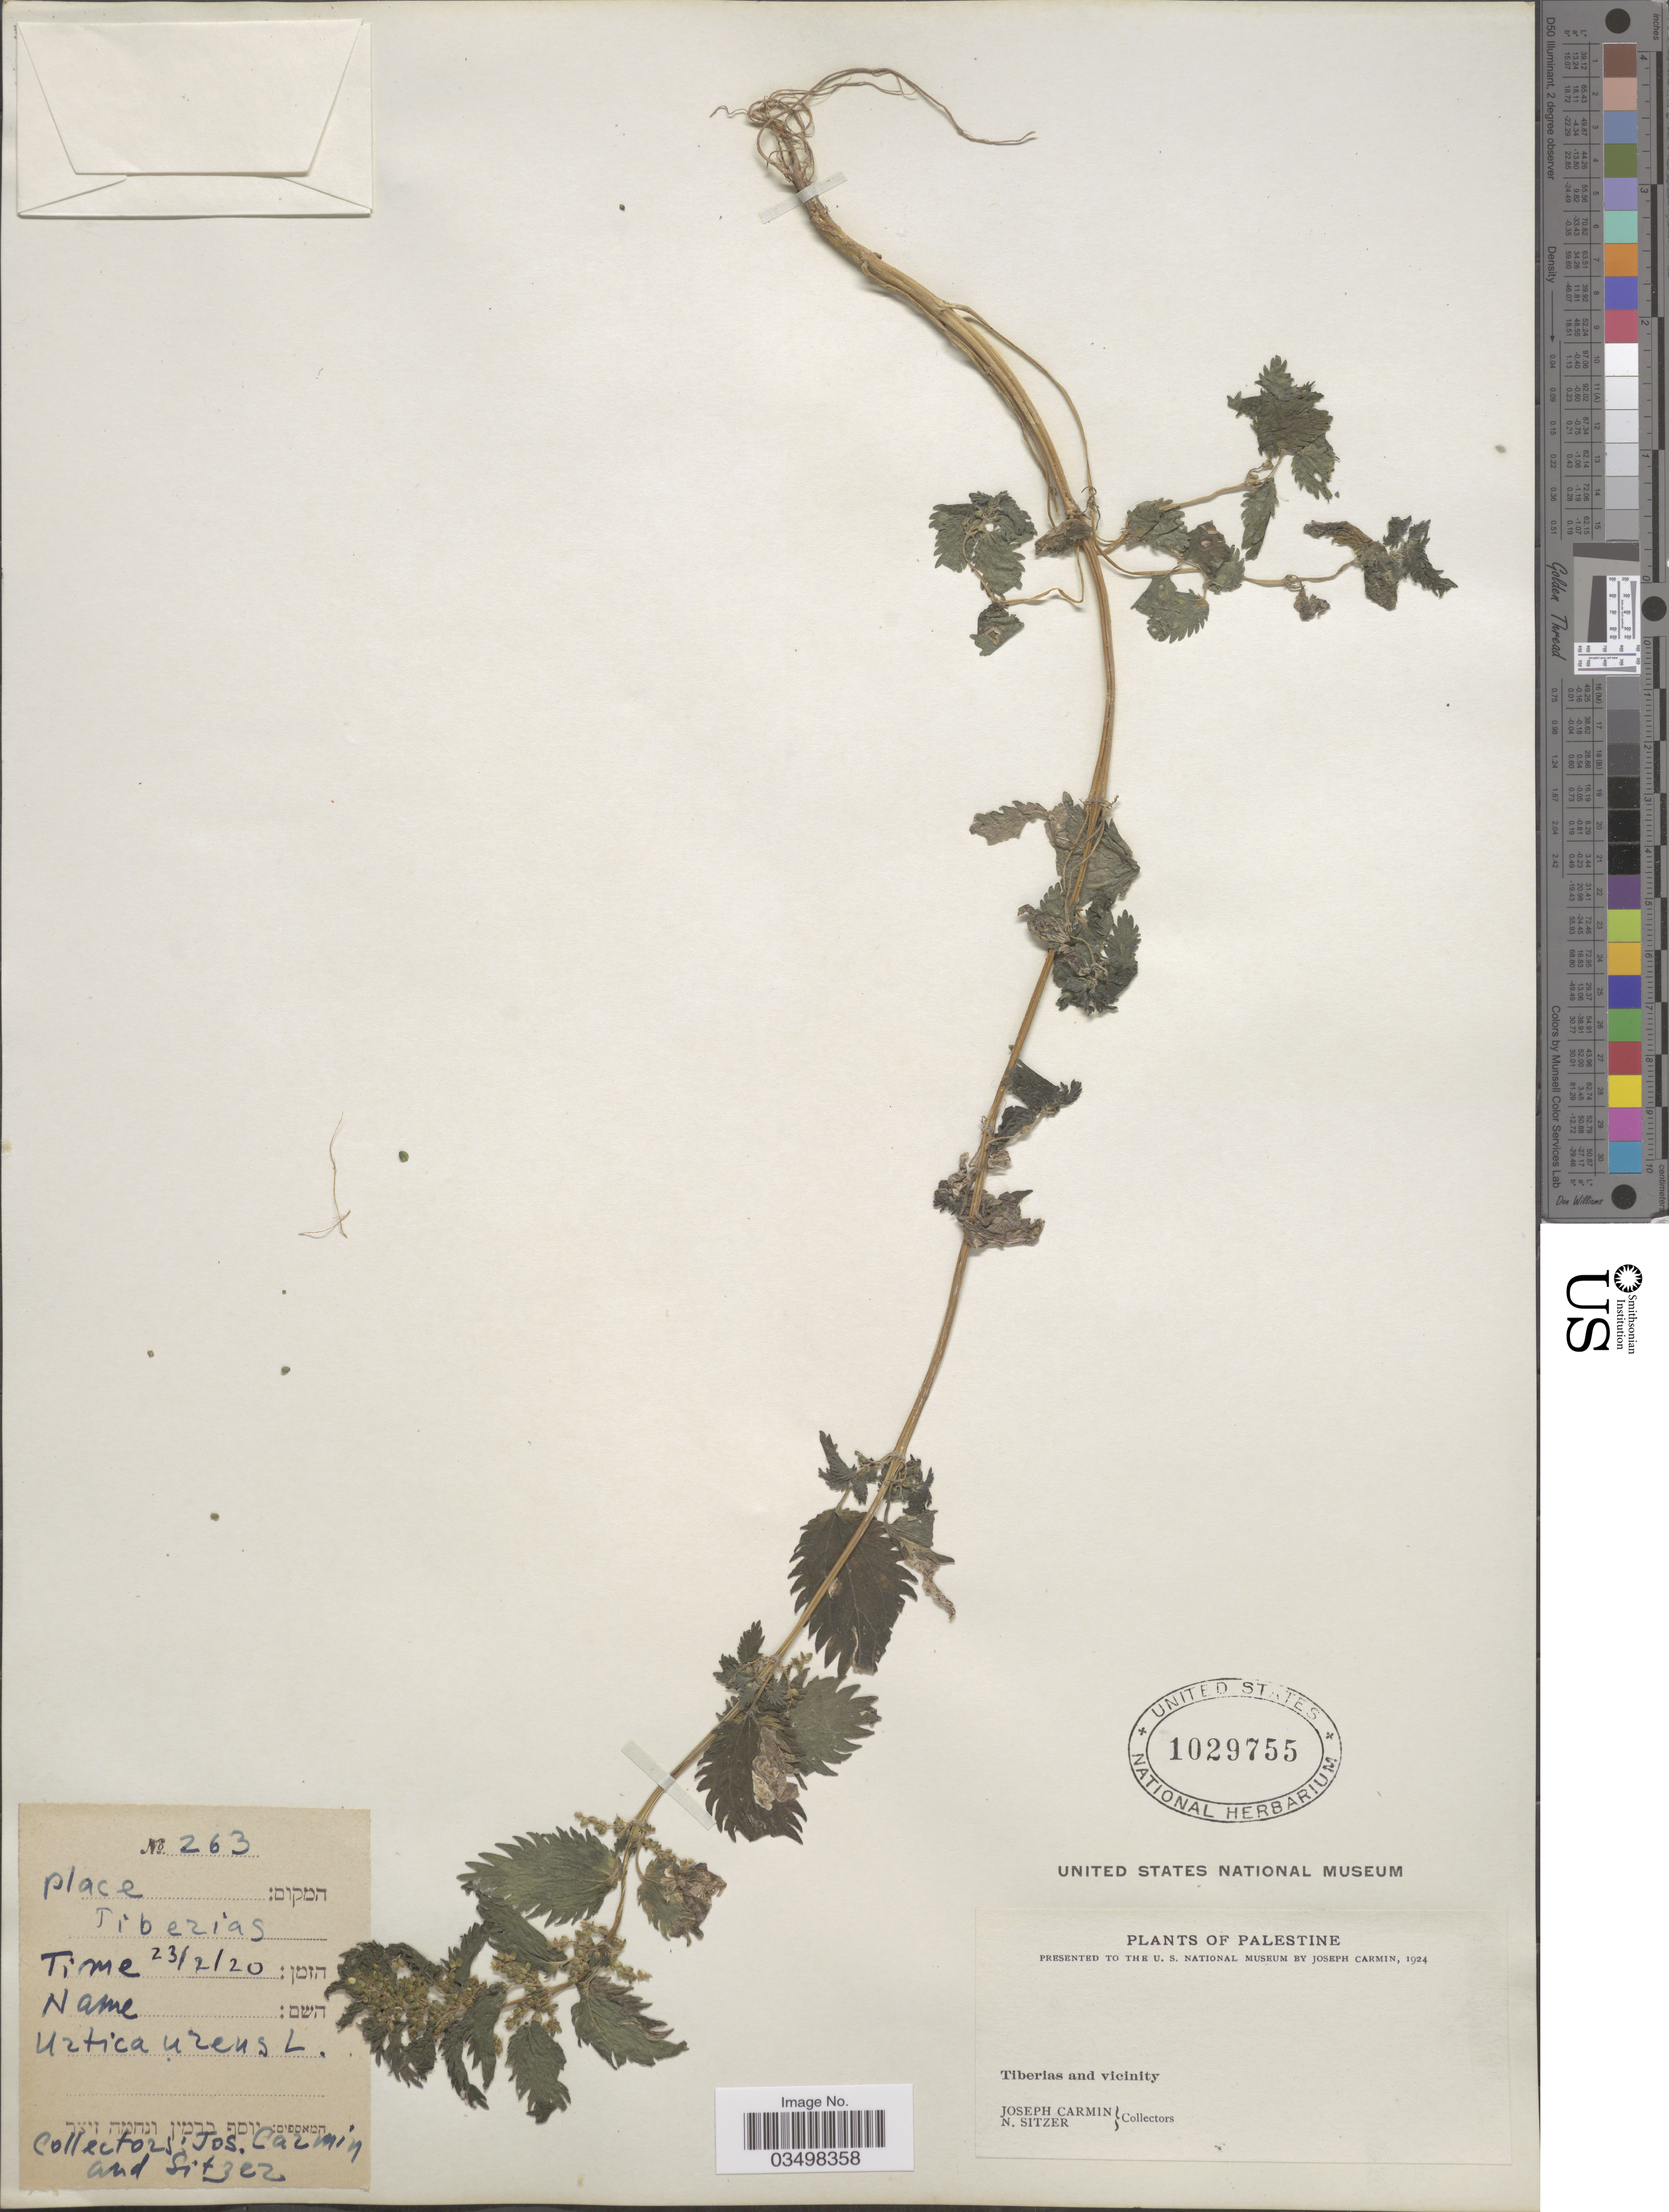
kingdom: Plantae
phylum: Tracheophyta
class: Magnoliopsida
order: Rosales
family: Urticaceae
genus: Urtica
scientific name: Urtica urens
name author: L.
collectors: J. Carmin & N. Sitzer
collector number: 263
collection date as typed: Transcribed d/m/y: 23/2/20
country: Israel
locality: Palestine. Tiberias and vicinity.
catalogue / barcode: US 1029755